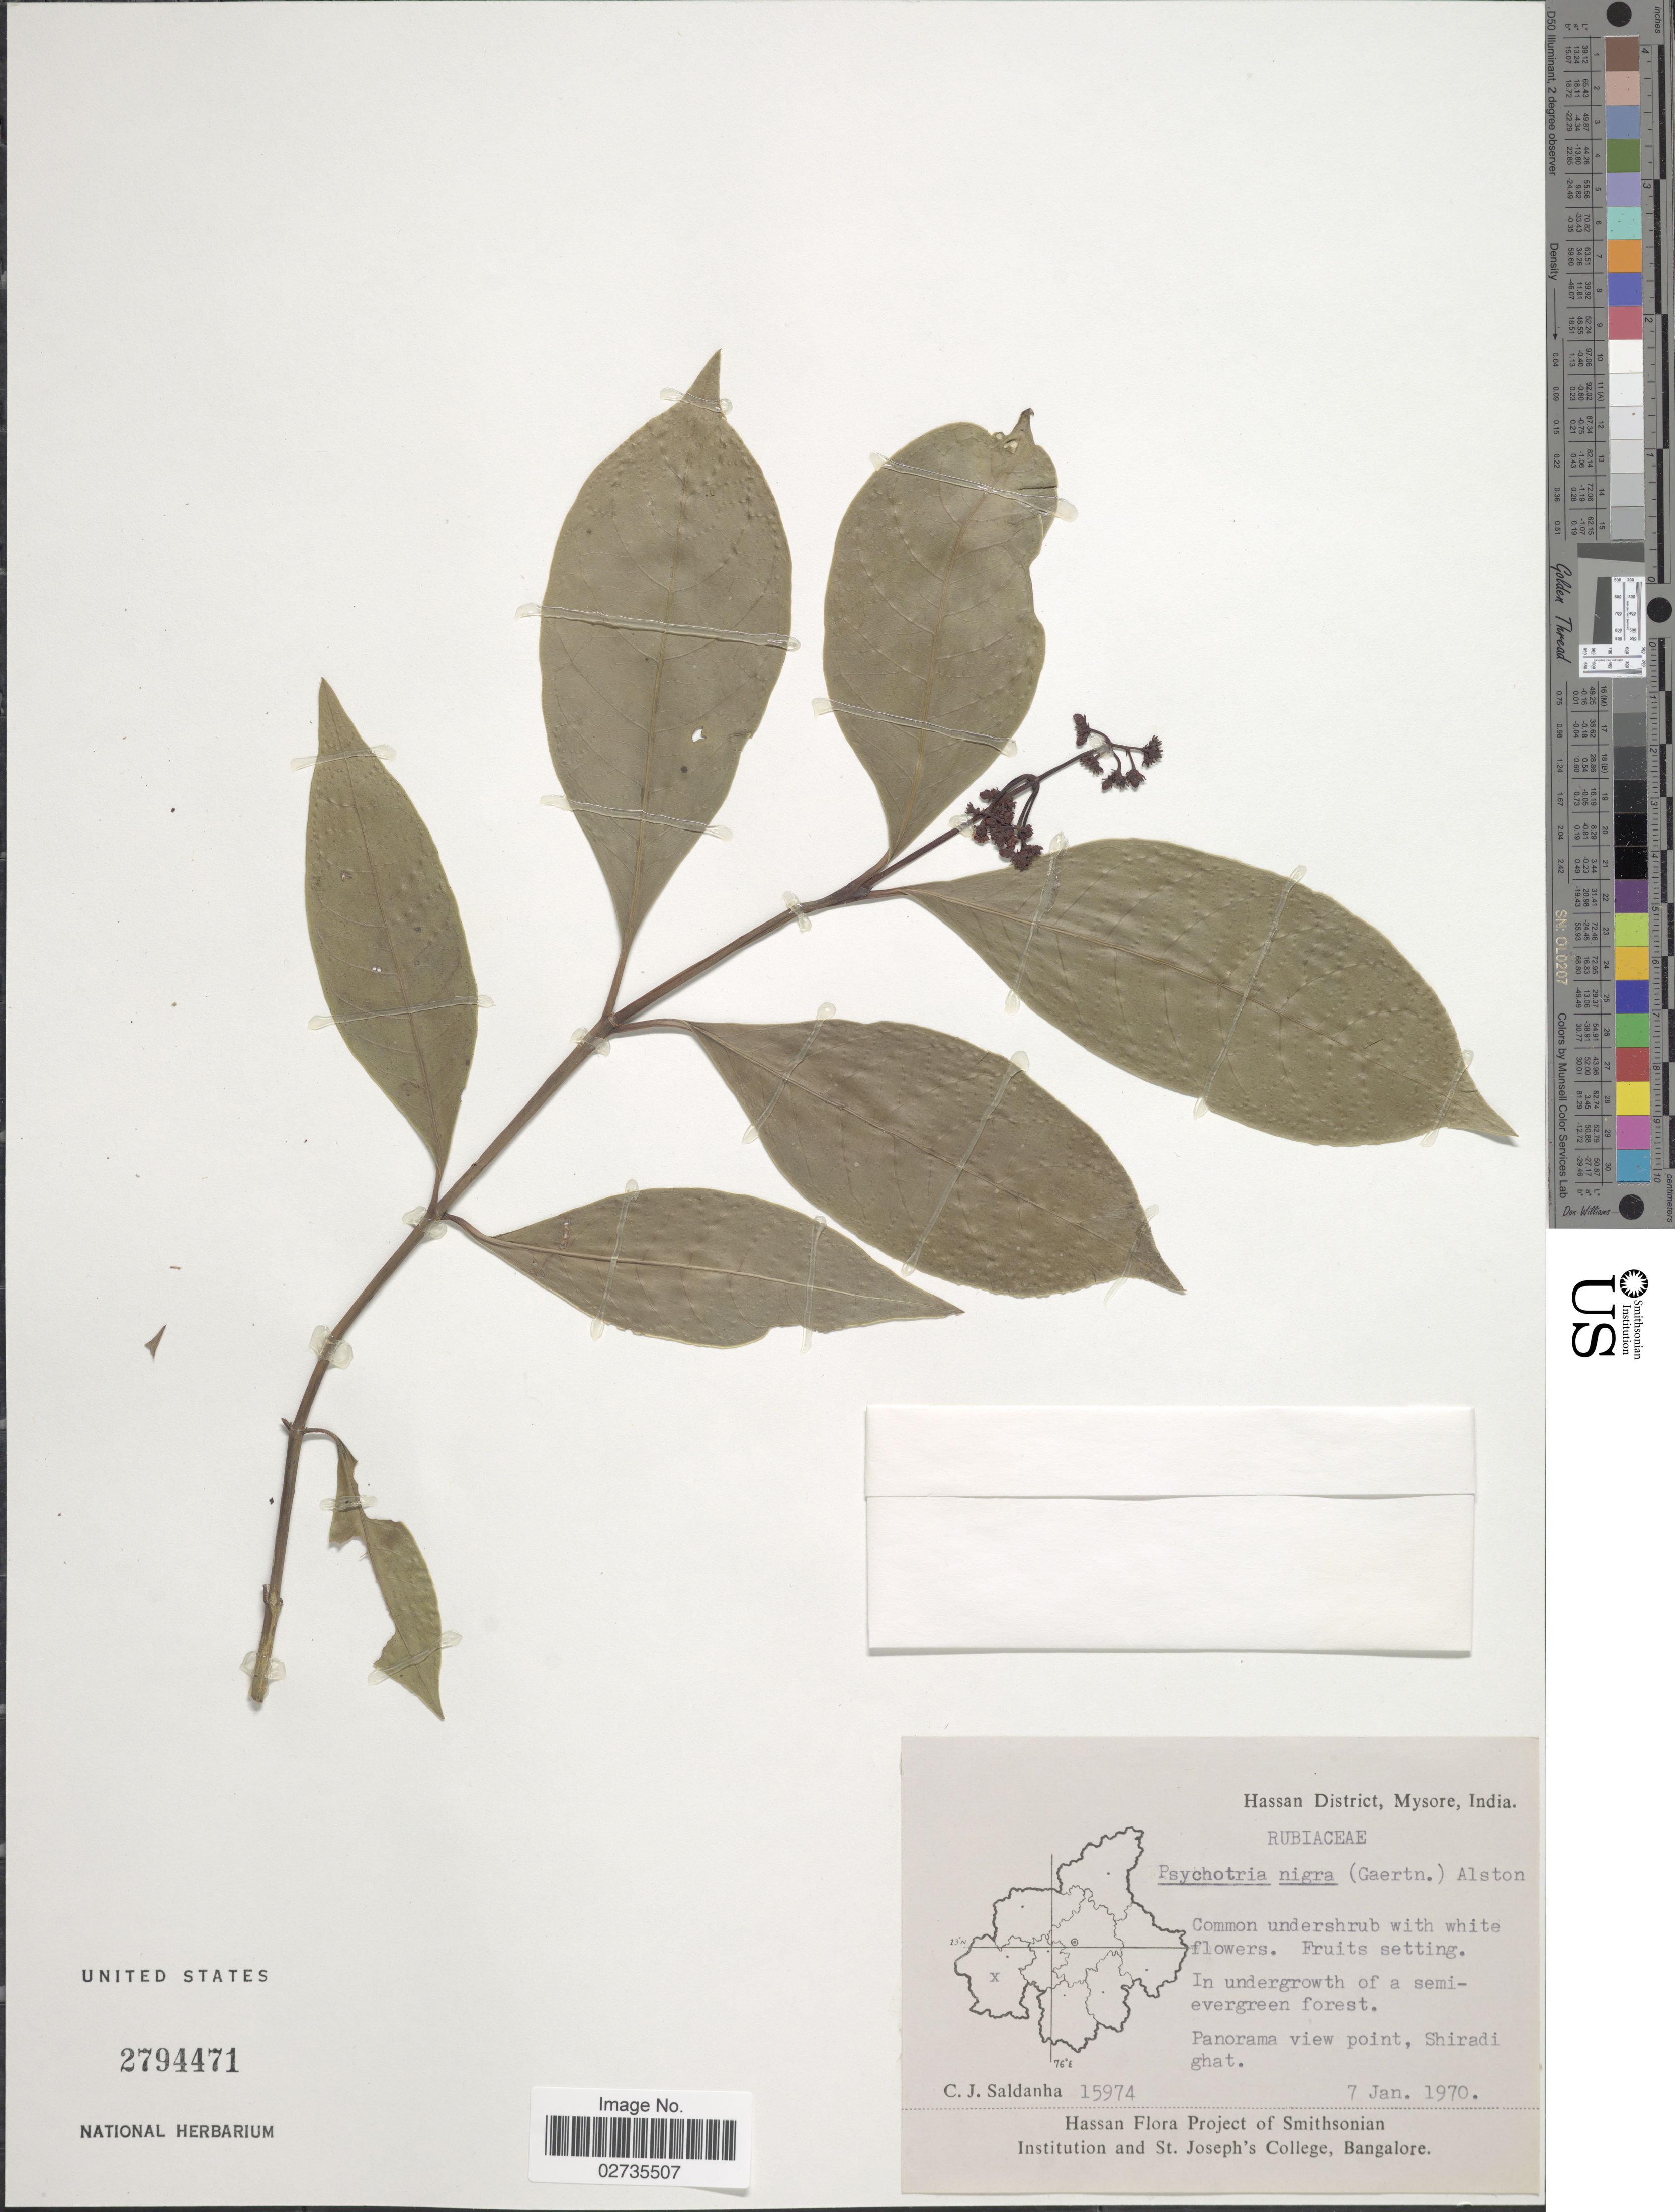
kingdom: Plantae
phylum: Tracheophyta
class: Magnoliopsida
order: Gentianales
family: Rubiaceae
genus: Psychotria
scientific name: Psychotria nigra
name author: (Gaertn.) Alston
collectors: C. J. Saldanha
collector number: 15974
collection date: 1970-01-07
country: India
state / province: Karnataka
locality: Hassan District, Mysore. Panorama view point, Shiradi ghat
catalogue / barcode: US 2794471